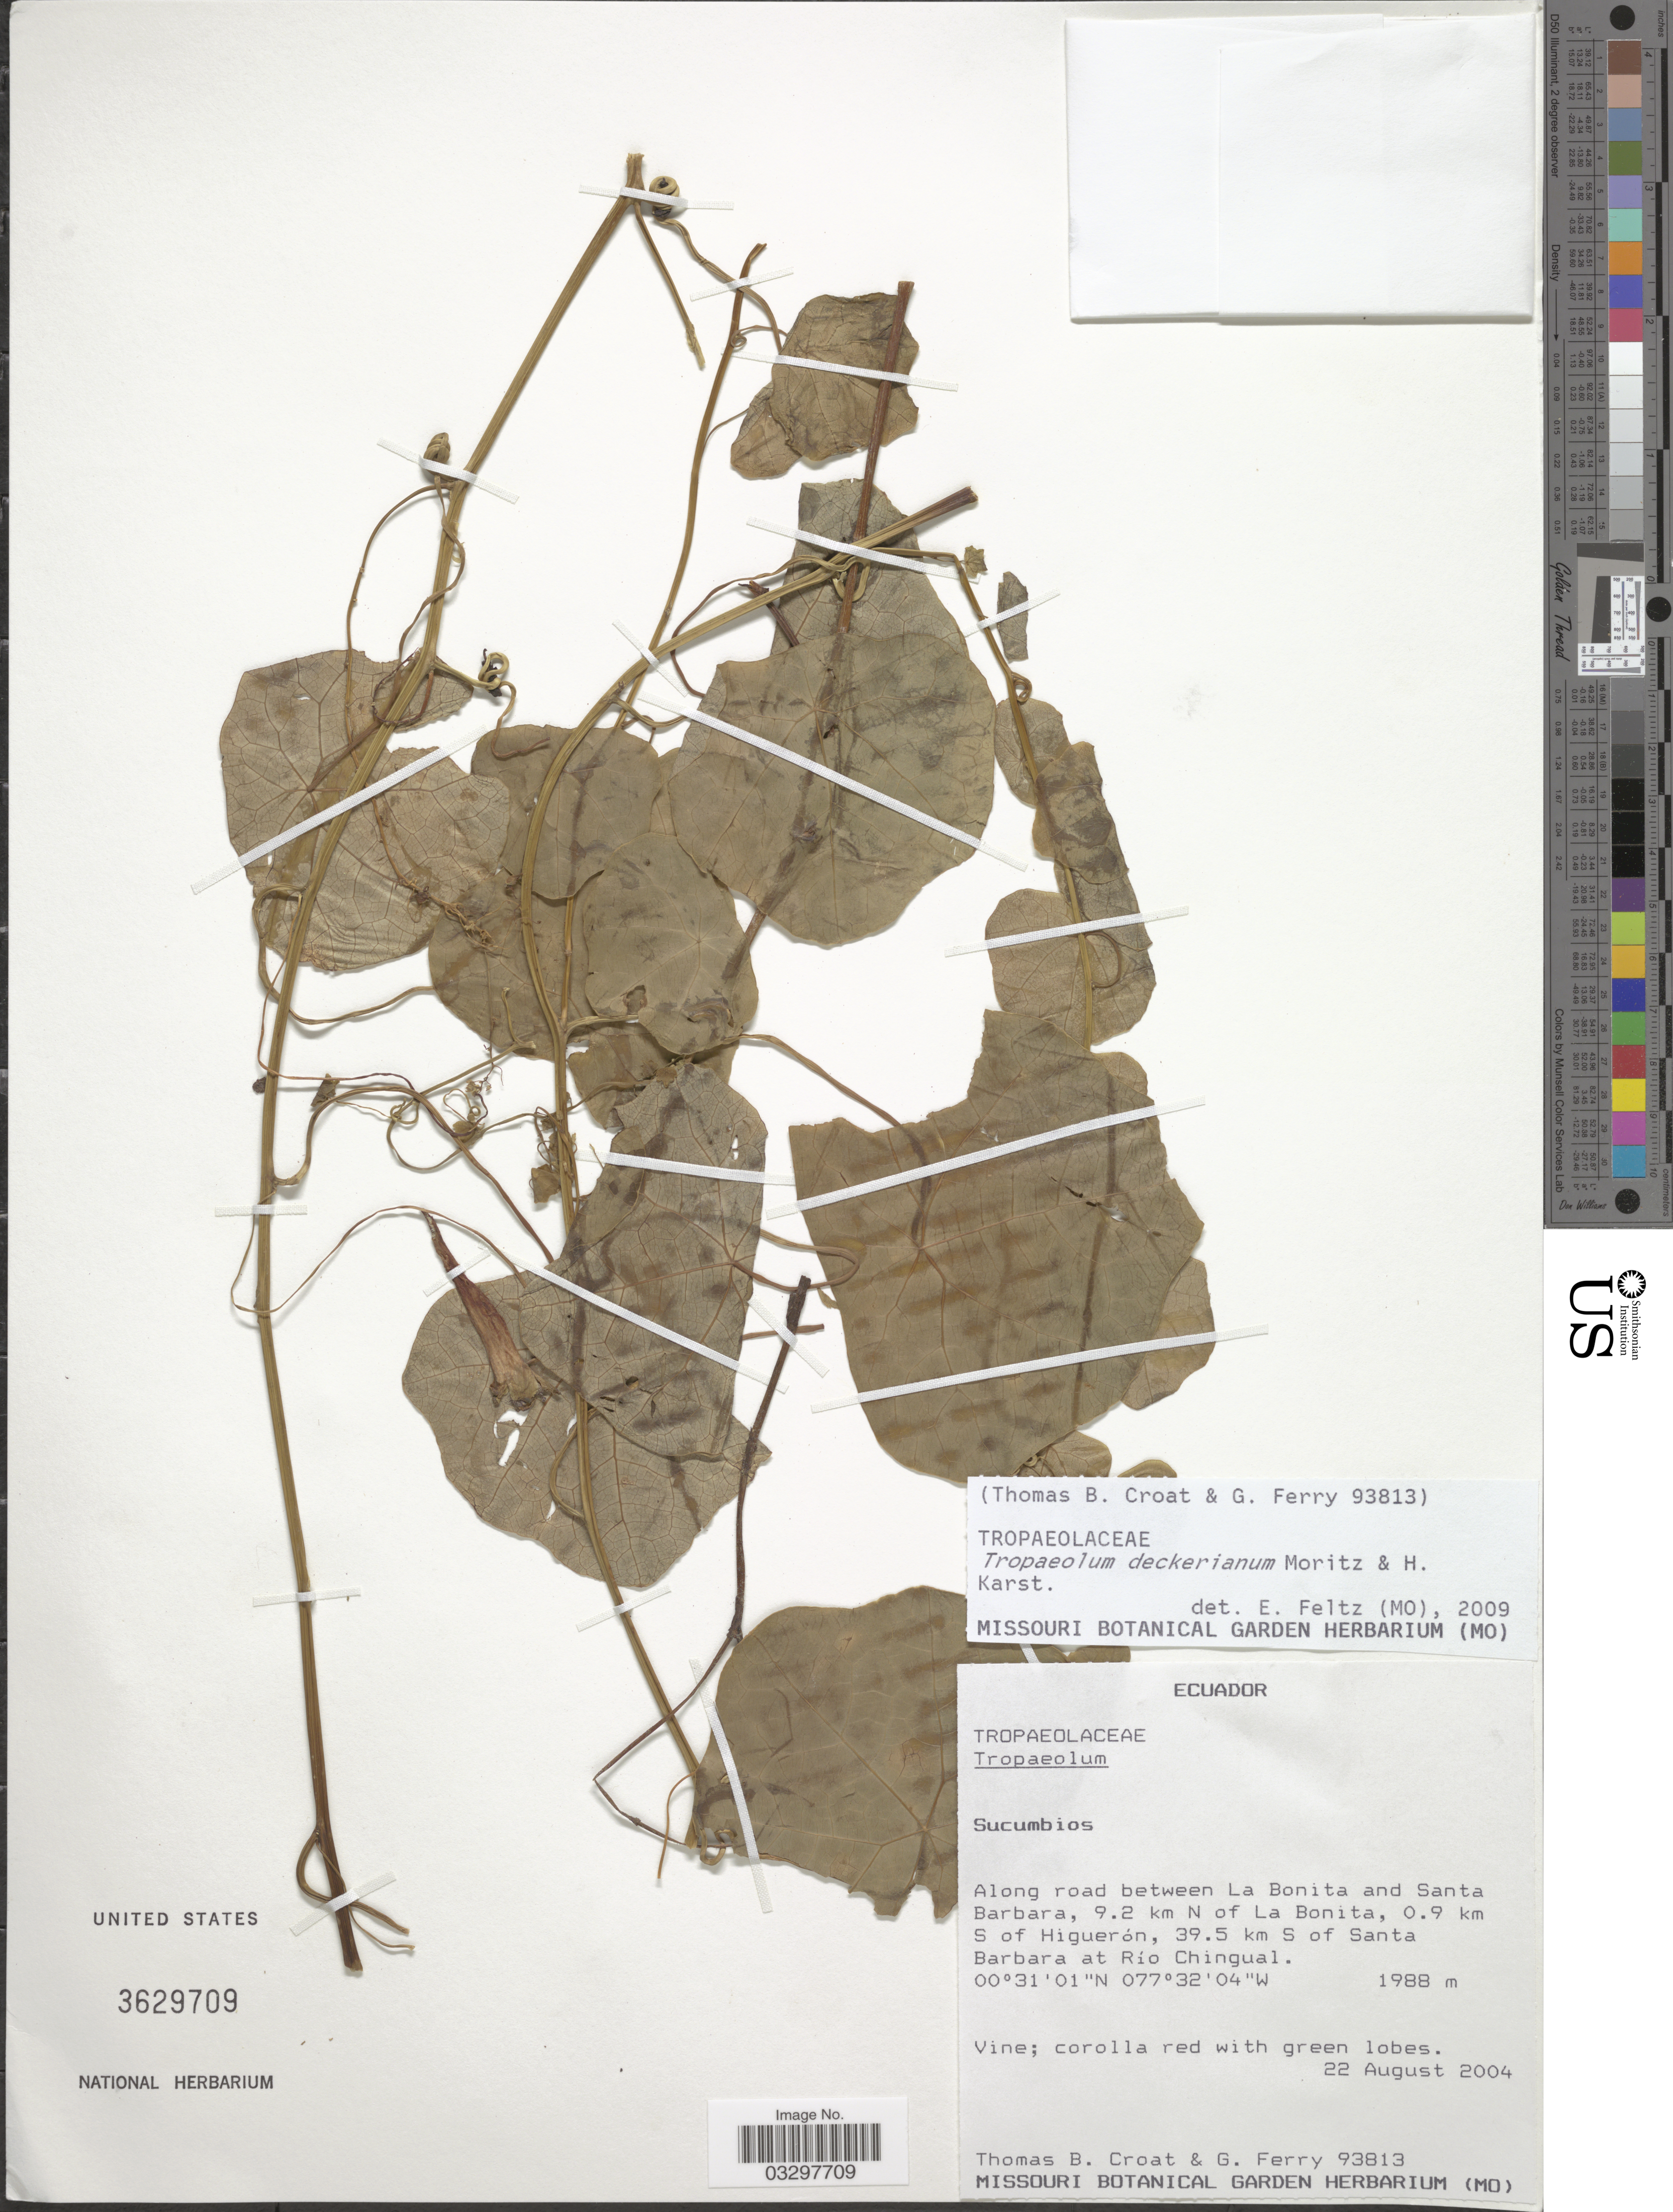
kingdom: Plantae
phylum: Tracheophyta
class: Magnoliopsida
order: Brassicales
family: Tropaeolaceae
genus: Tropaeolum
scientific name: Tropaeolum deckerianum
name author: Moritz & H. Karst.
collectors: T. B. Croat & G. Ferry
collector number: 93813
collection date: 2004-08-22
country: Ecuador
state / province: Sucumbíos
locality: Along road between La Bonita and Santa Barbara, 9.2 km N of La Bonita, 0.9 km S of Higuerón, 39.5 km S of Santa Barbara at Río Chingual.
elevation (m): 1988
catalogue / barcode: US 3629709